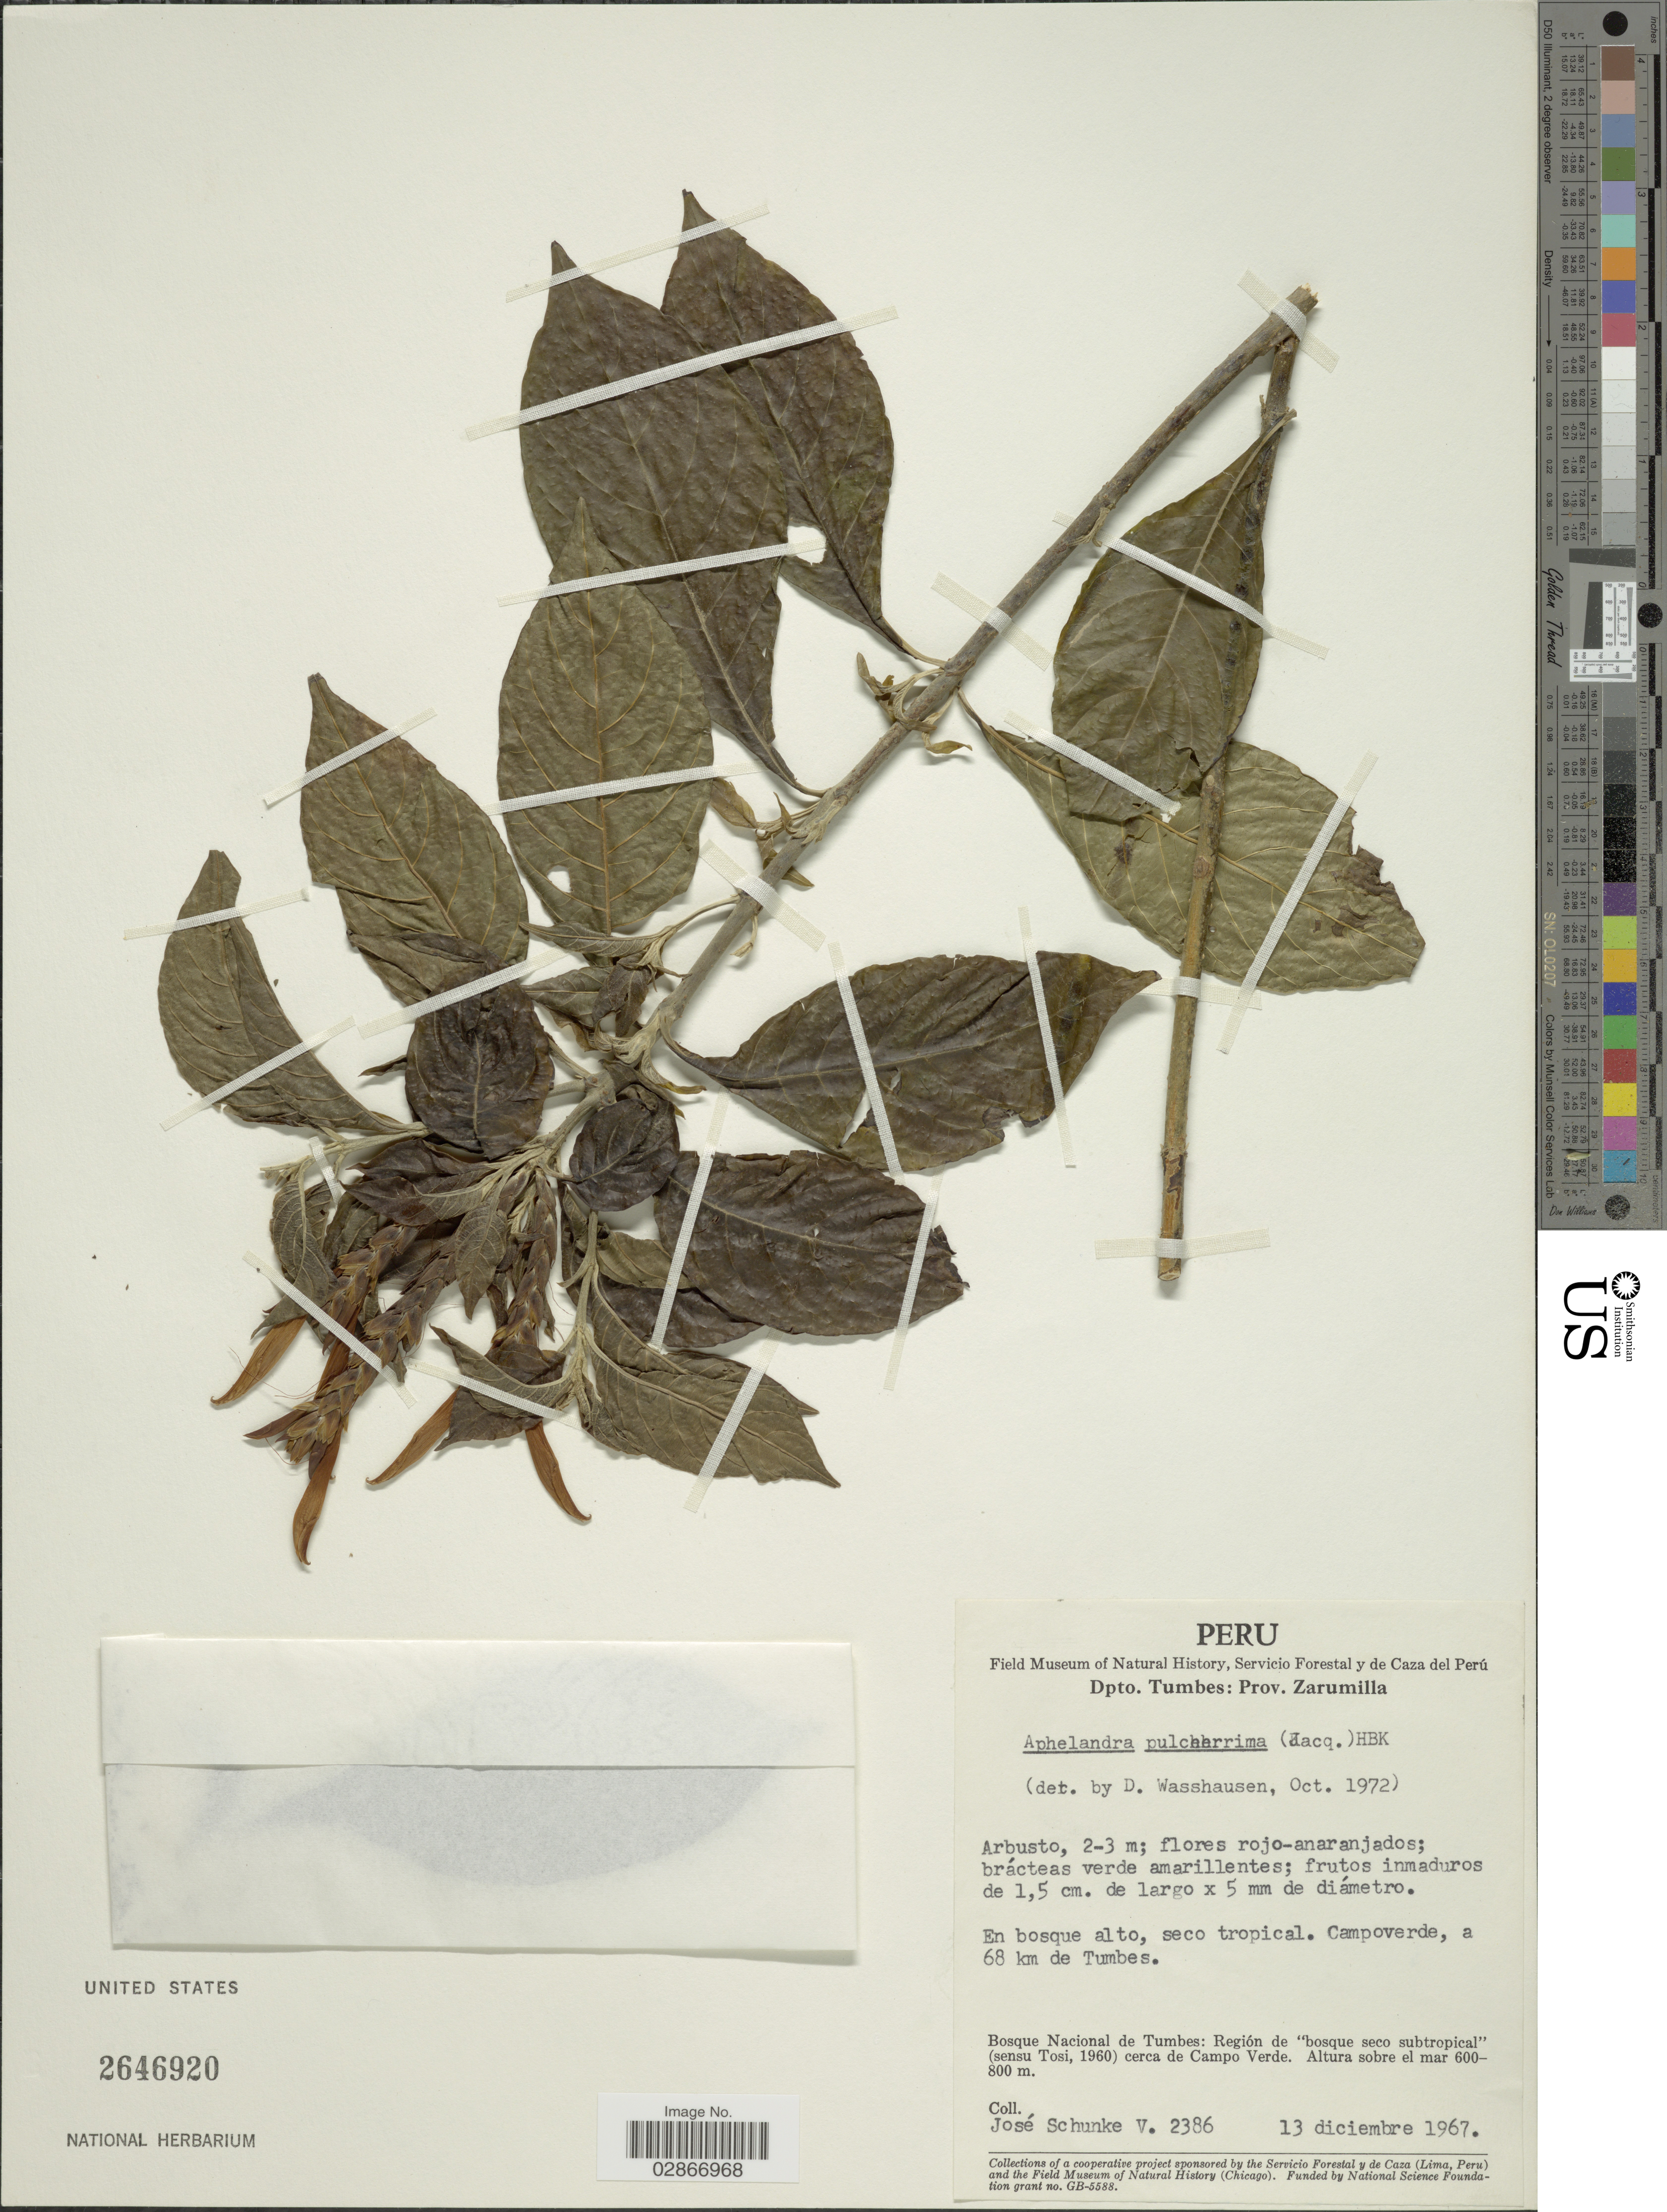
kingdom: Plantae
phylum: Tracheophyta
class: Magnoliopsida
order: Lamiales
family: Acanthaceae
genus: Aphelandra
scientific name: Aphelandra glabrata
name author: Willd. ex Nees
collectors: J. Schunke Vigo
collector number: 2386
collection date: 1967-12-13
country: Peru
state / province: Tumbes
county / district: Zarumilla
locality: Dpto. Tumbes: Prov. Zarumilla. Campoverde, a 68 km de Tumbes. Bosque Nacional de Tumbes: Región de "bosque seco subtropical" (sensu Tosi, 1960) cerca de Campo Verde.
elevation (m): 600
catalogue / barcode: US 2646920